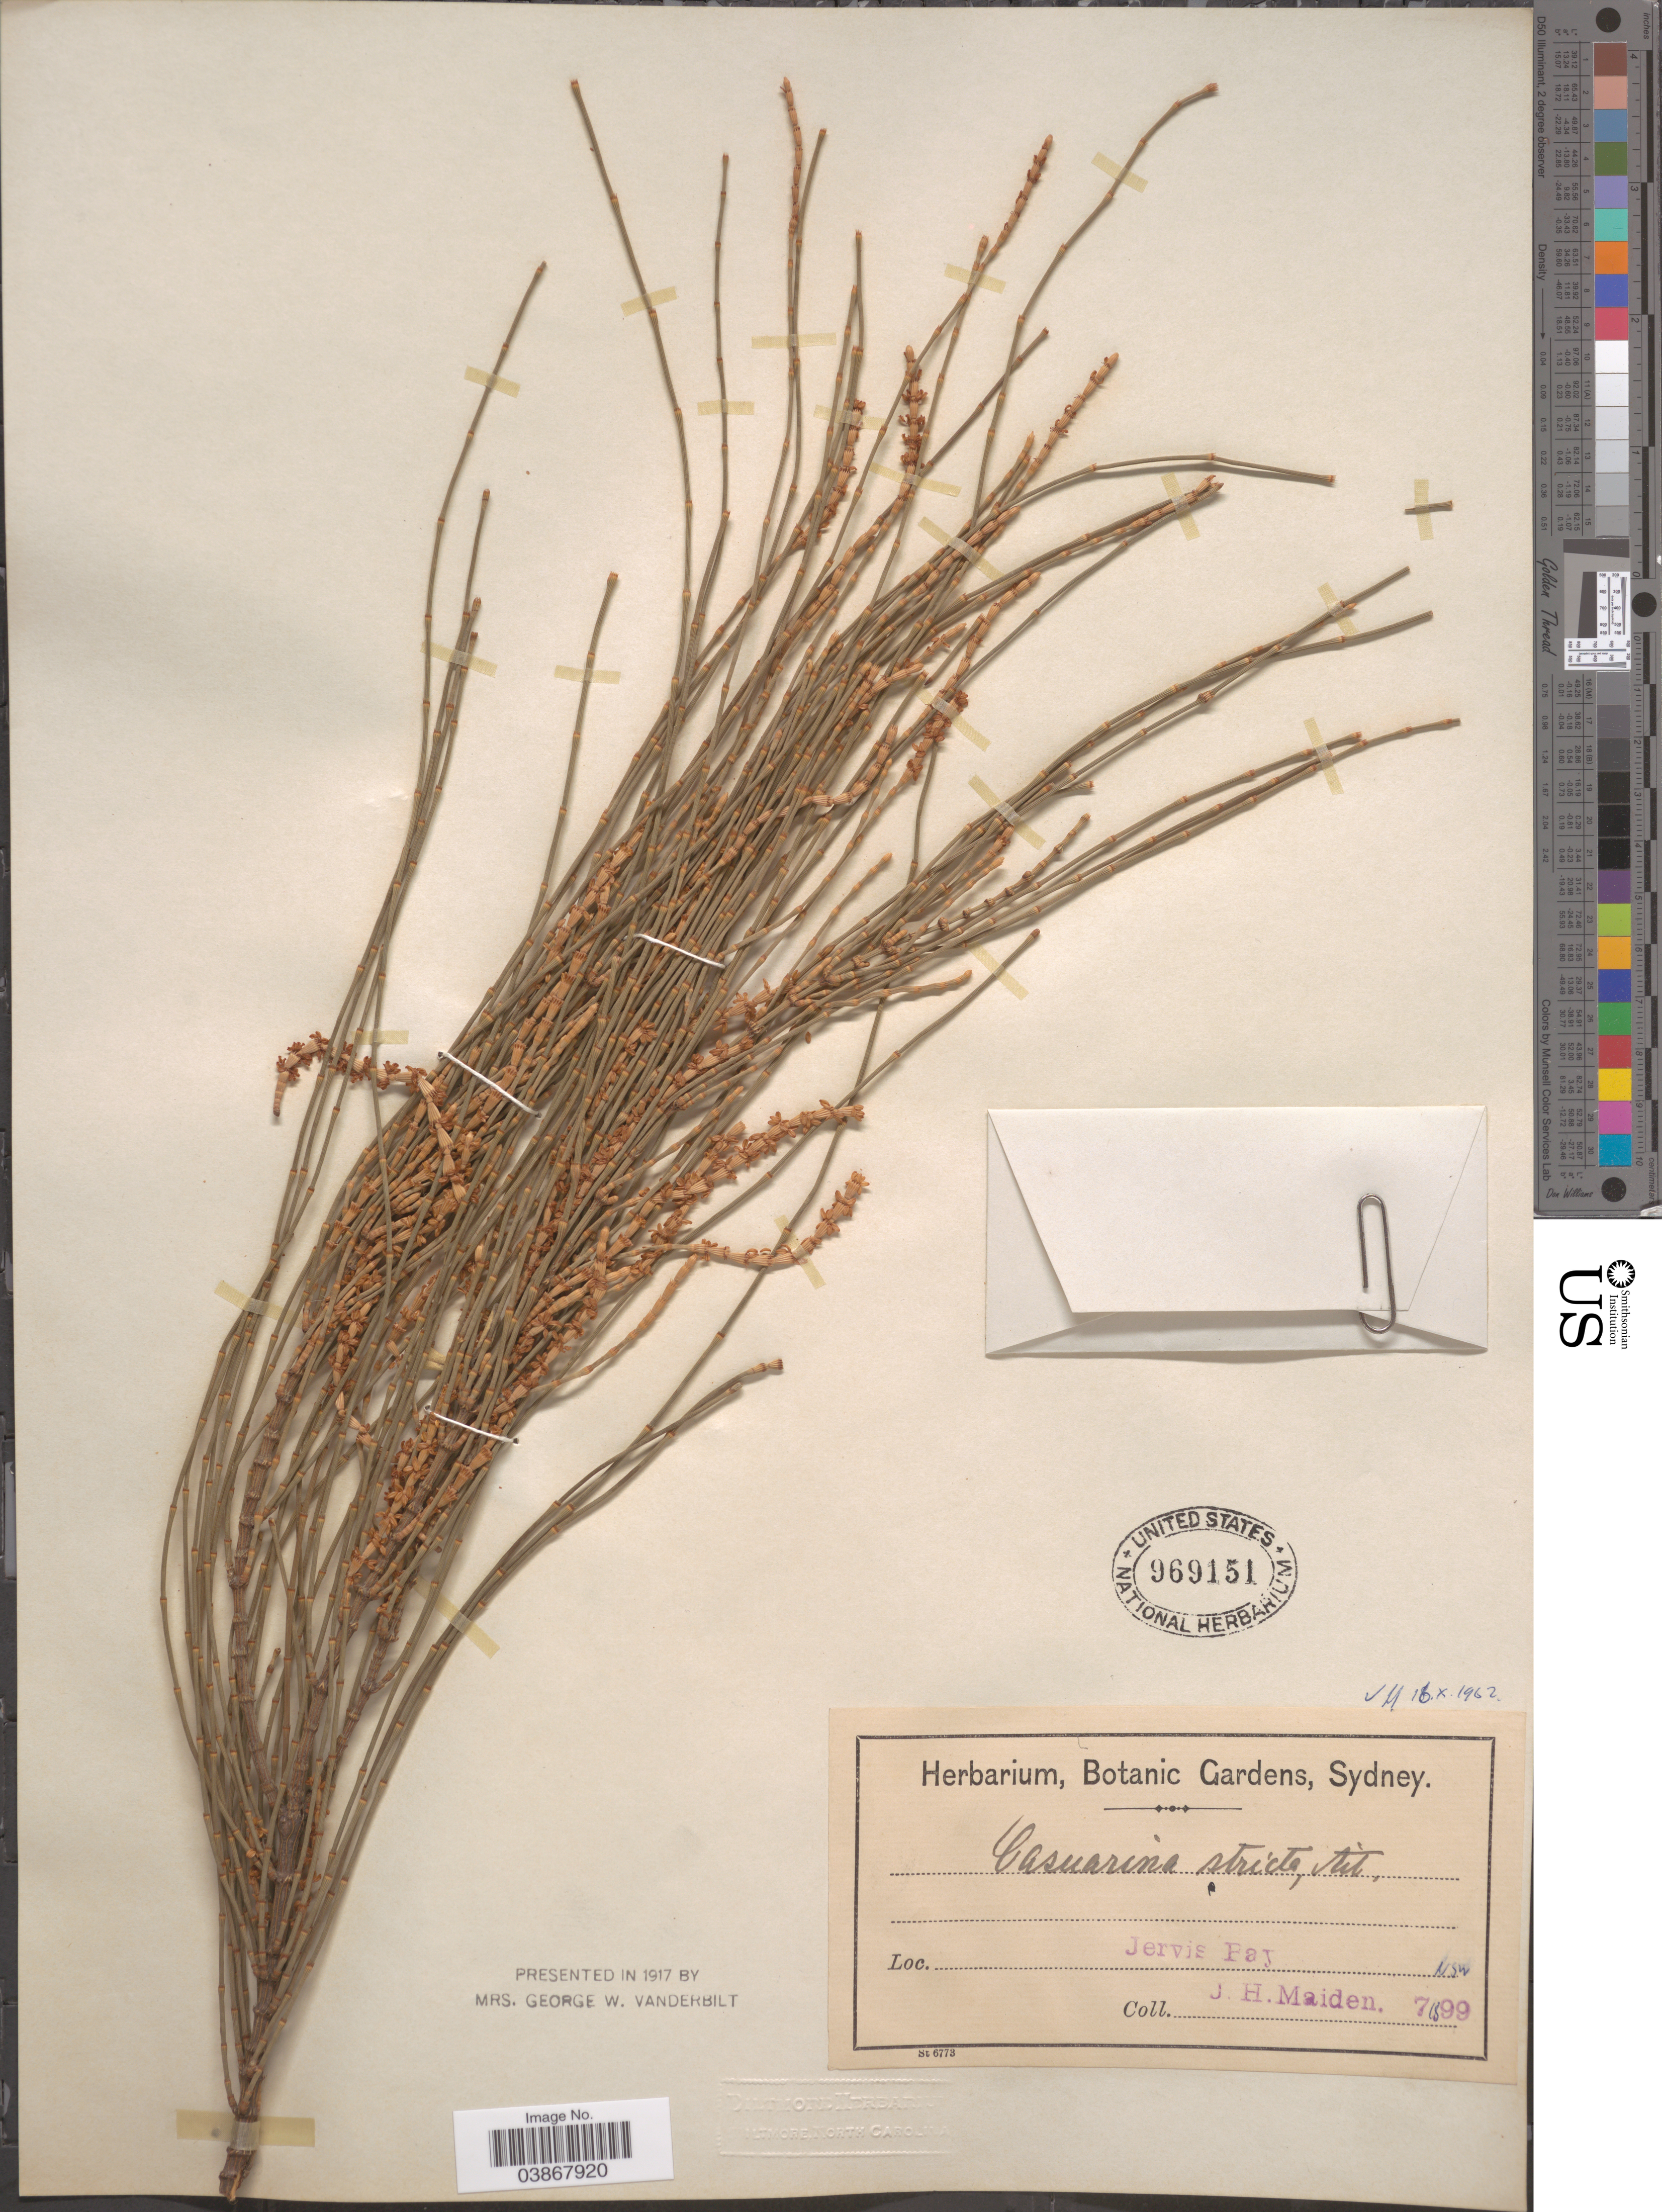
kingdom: Plantae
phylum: Tracheophyta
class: Magnoliopsida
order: Fagales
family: Casuarinaceae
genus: Casuarina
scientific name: Casuarina stricta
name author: Aiton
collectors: J. Maiden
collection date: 1899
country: Australia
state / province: New South Wales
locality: Jervis Bay.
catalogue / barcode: US 969151